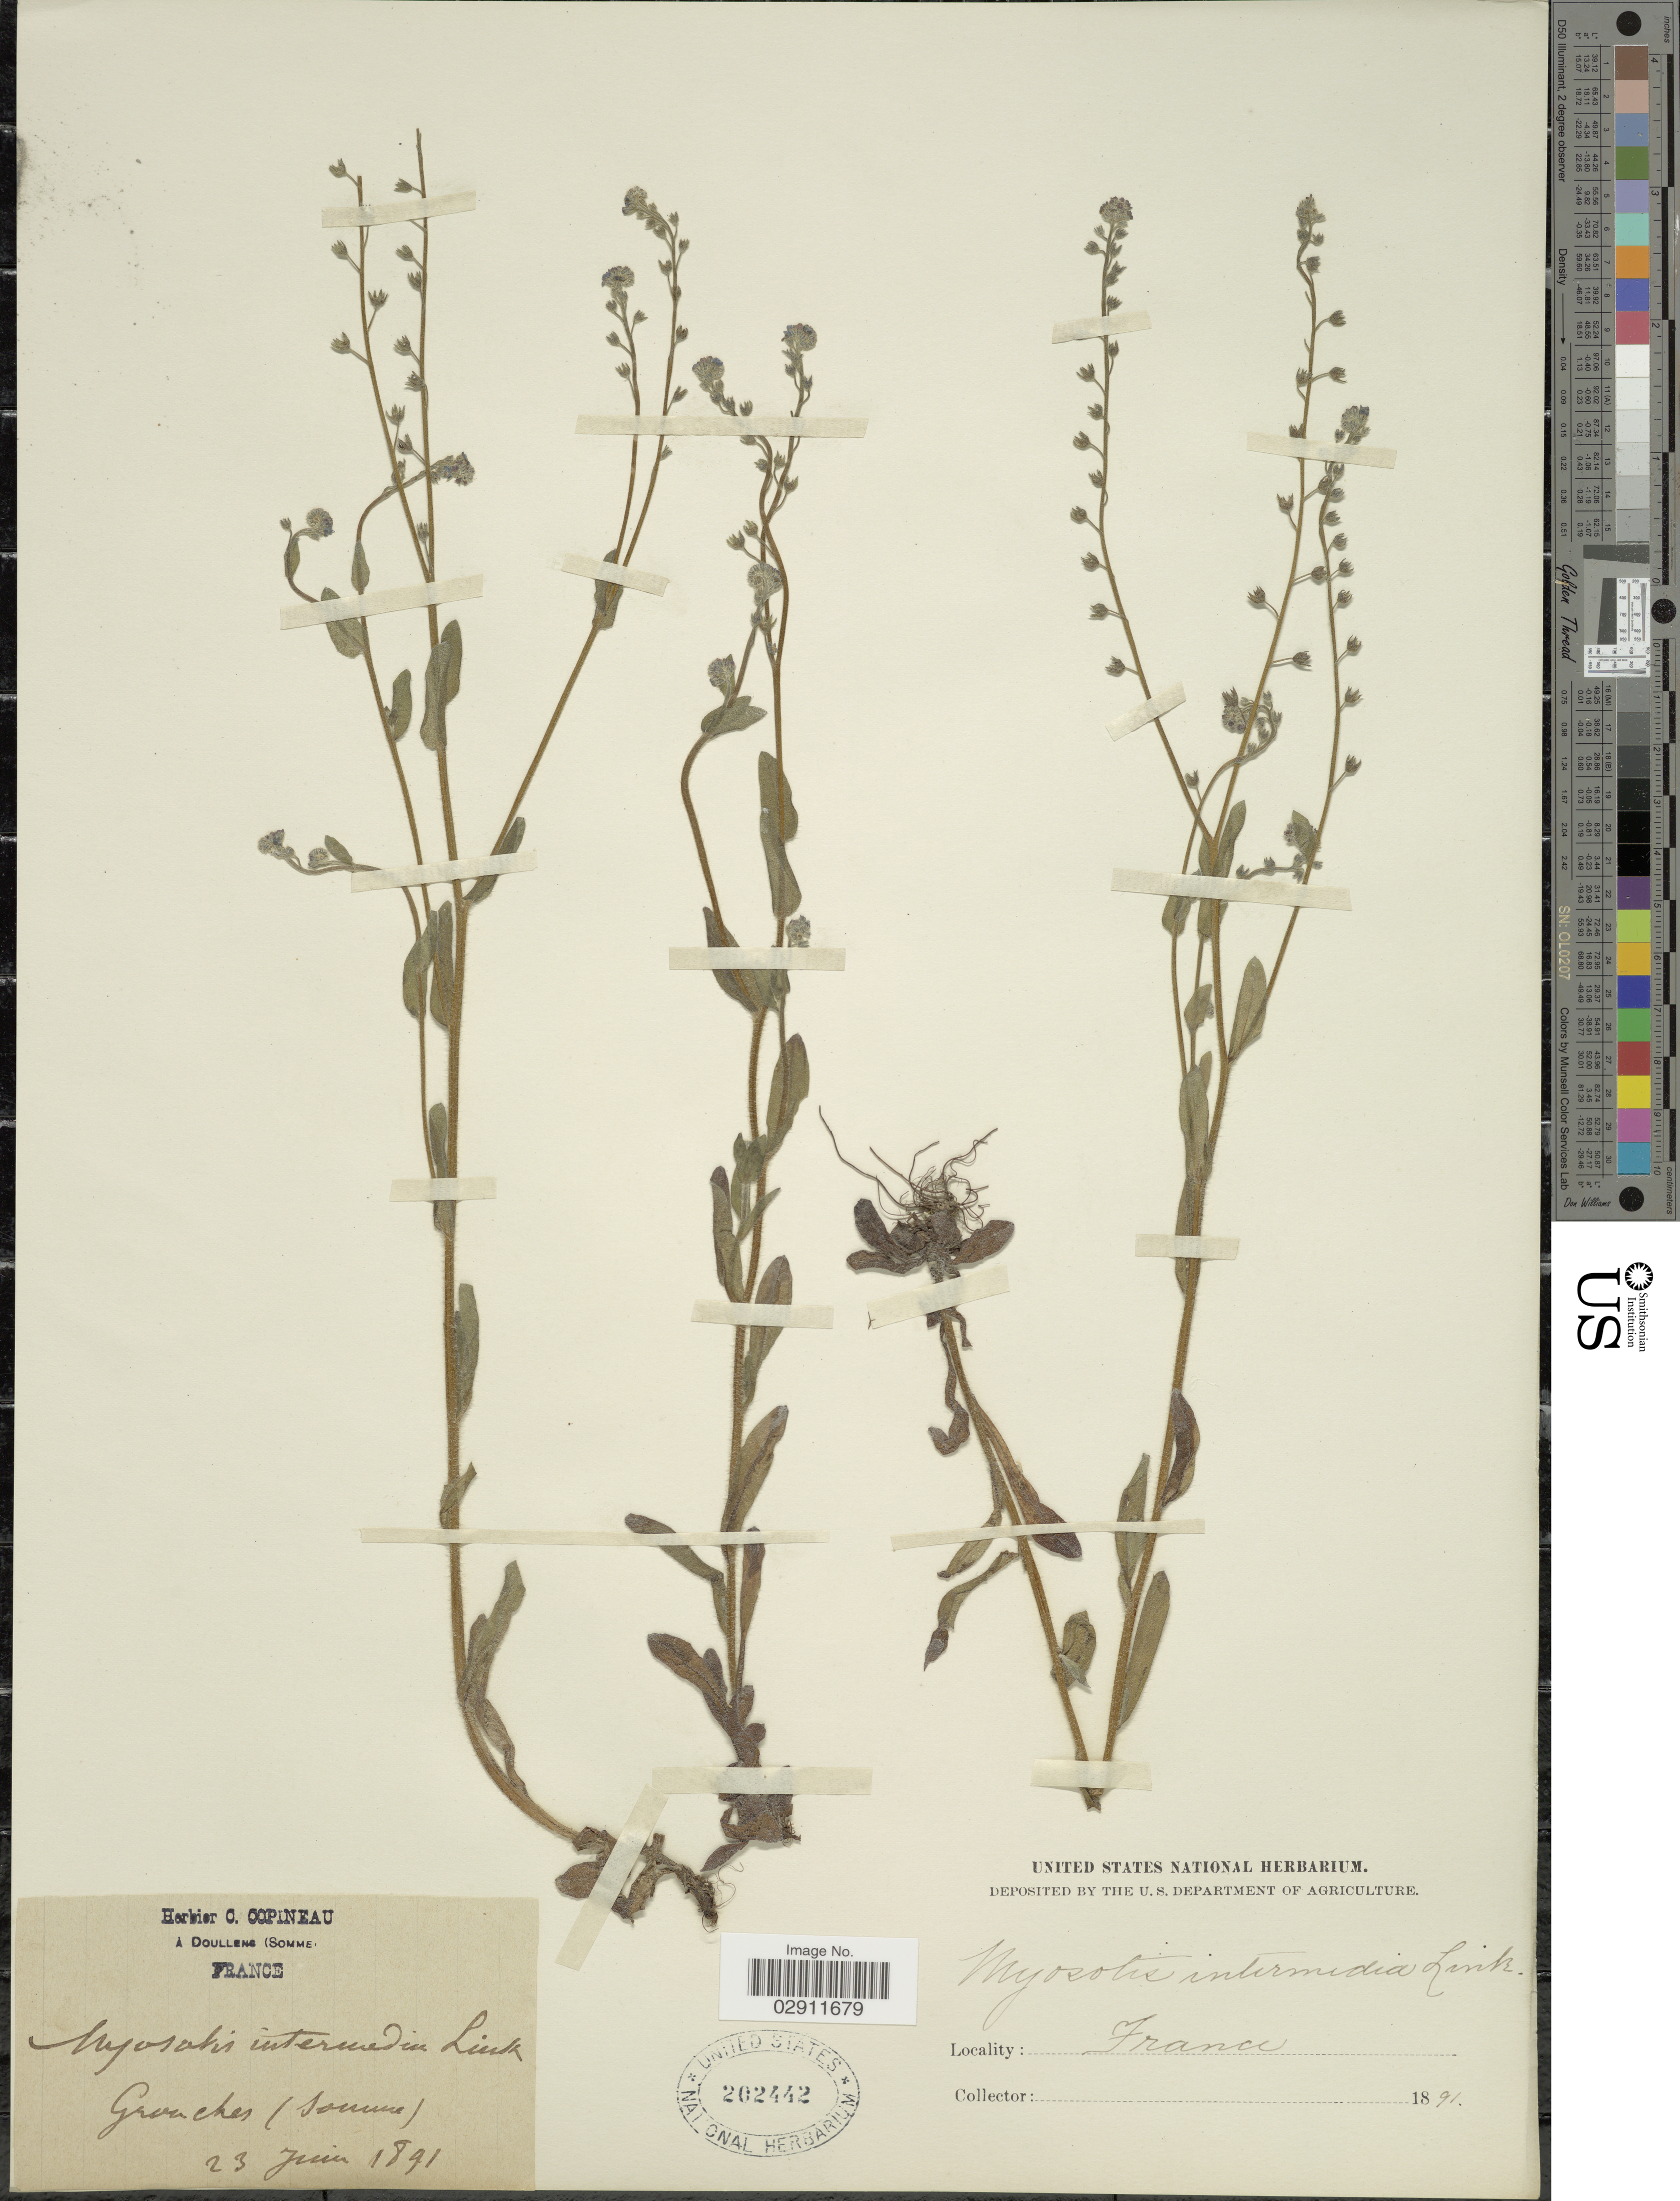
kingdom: Plantae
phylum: Tracheophyta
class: Magnoliopsida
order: Boraginales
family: Boraginaceae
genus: Myosotis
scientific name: Myosotis intermedia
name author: Link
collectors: ex herb. C. Copineau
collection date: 1891-06-23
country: France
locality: Grouches (Somme).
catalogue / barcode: US 202442